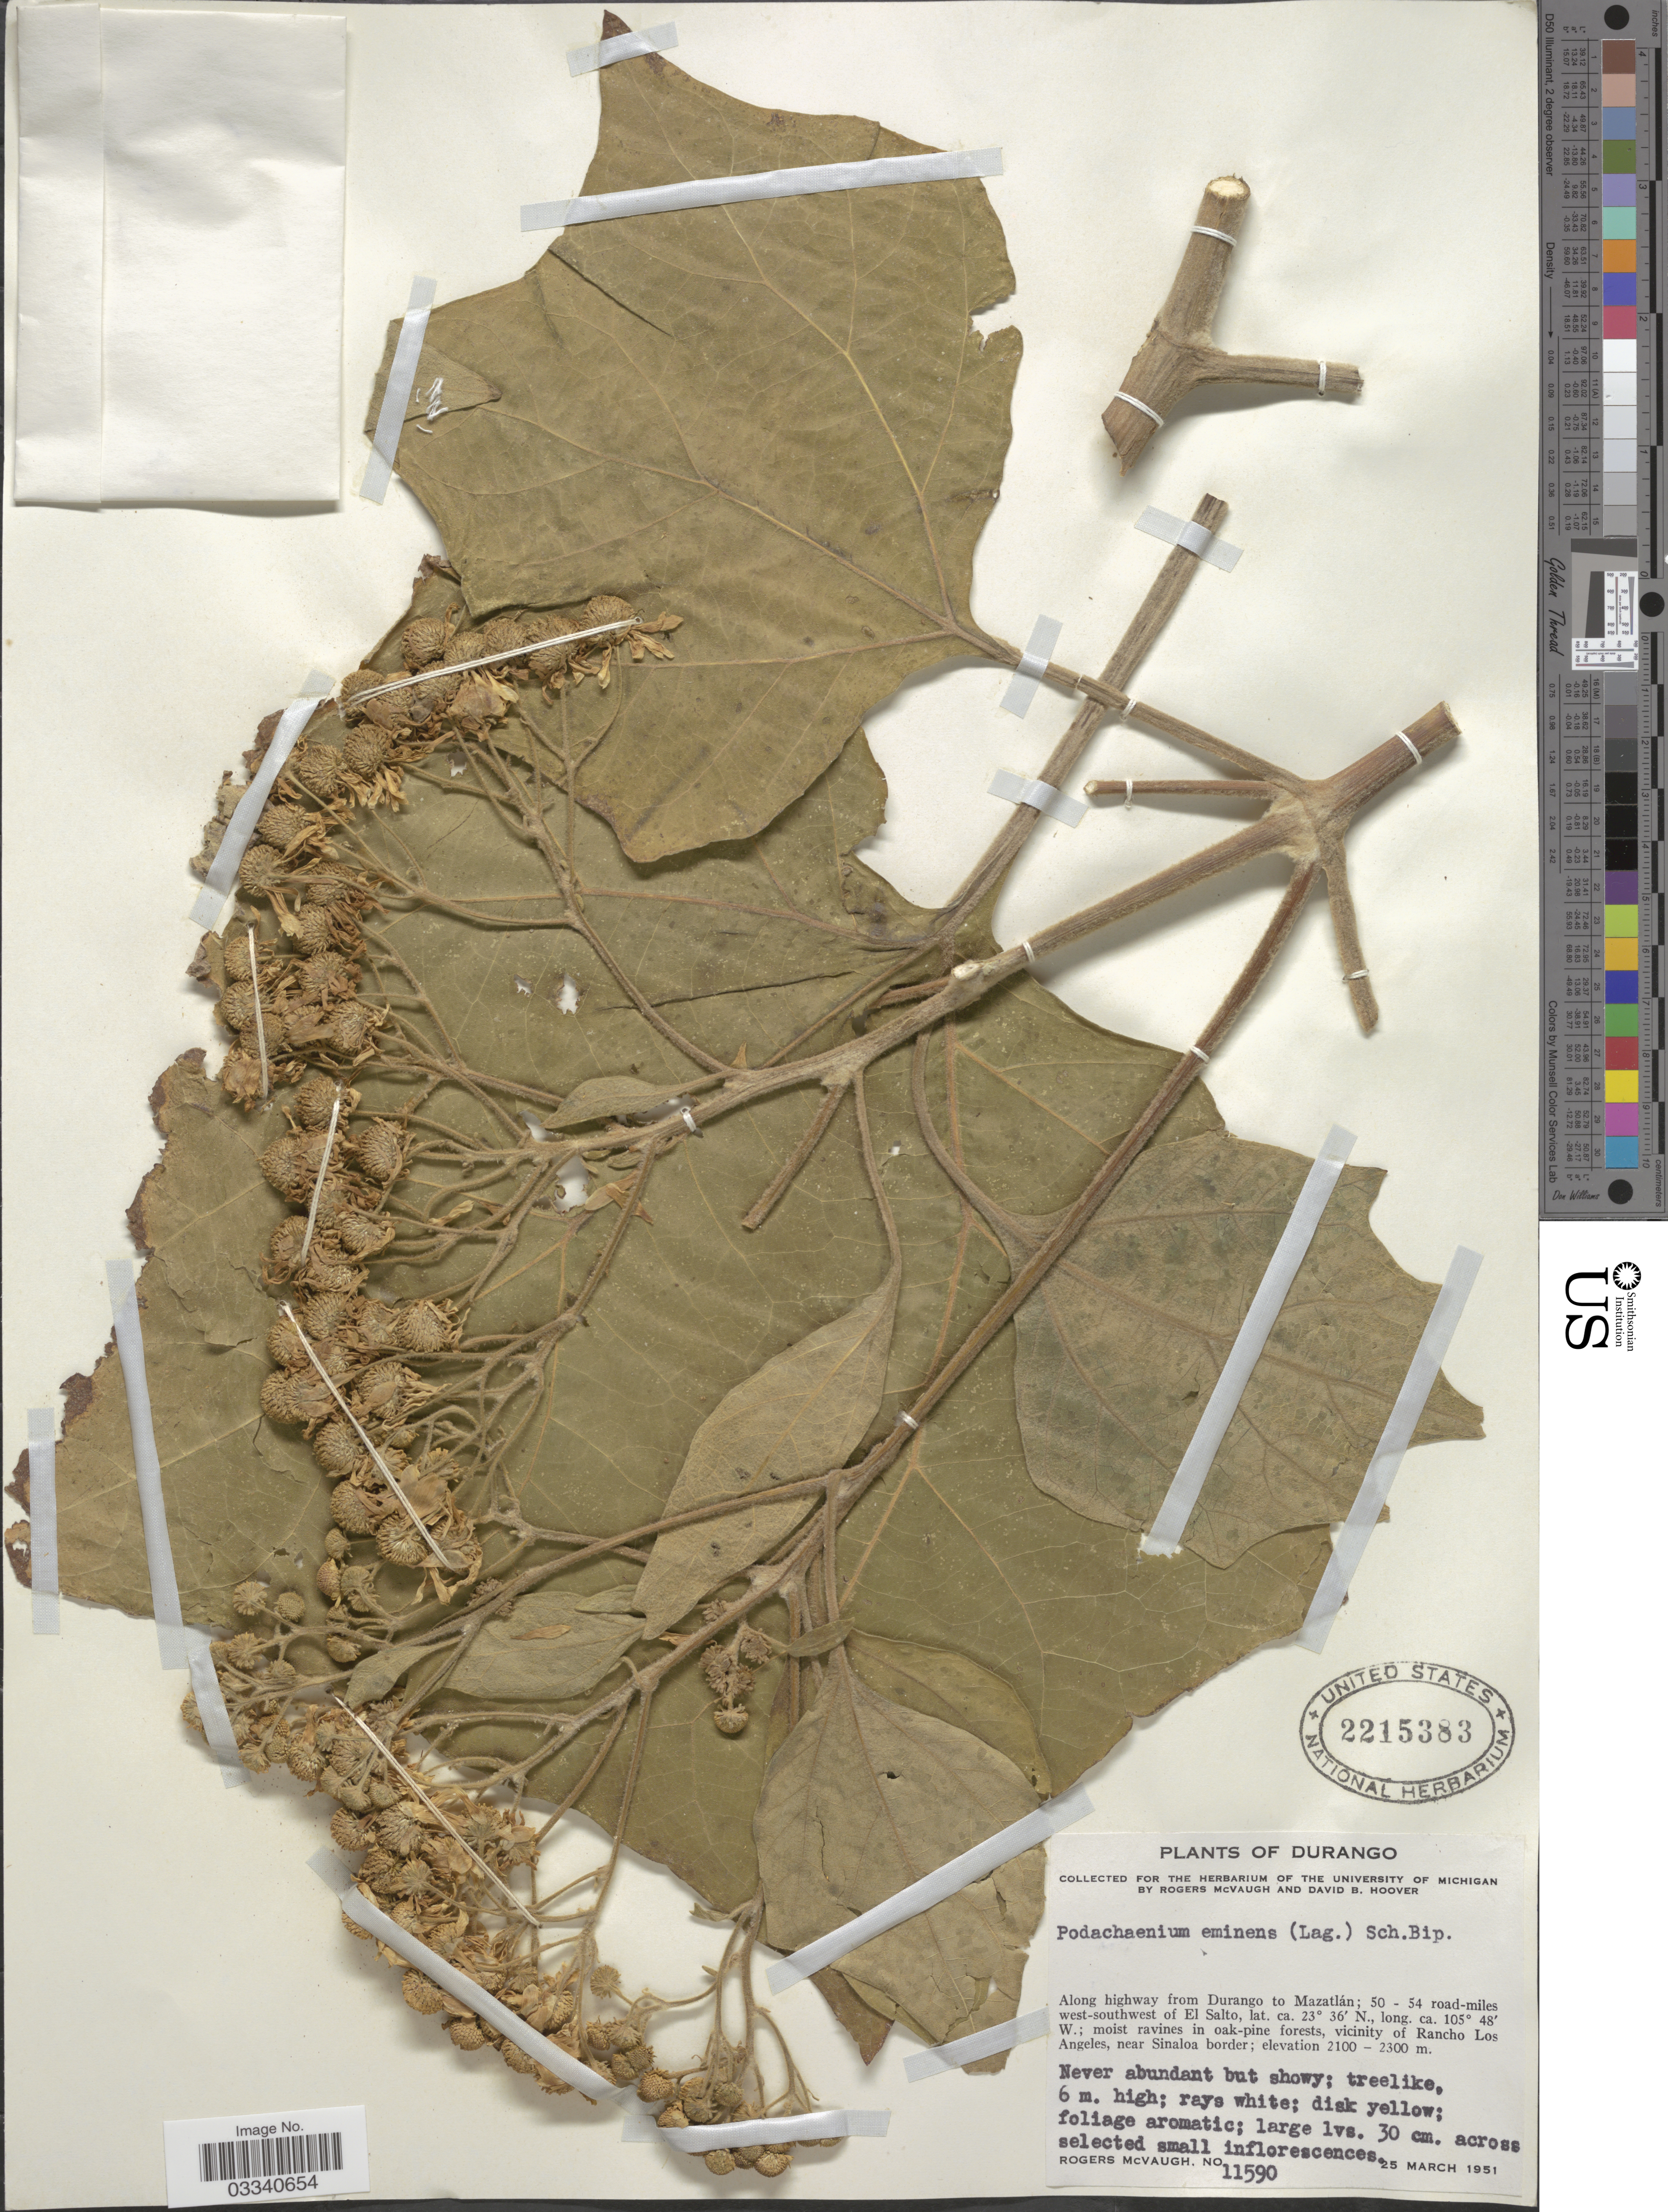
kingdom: Plantae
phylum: Tracheophyta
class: Magnoliopsida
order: Asterales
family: Asteraceae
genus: Podachaenium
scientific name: Podachaenium eminens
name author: (Lag.) Sch. Bip. ex Sch. Bip.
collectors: R. McVaugh & D. B. Hoover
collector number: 11590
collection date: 1951-03-25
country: Mexico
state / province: Durango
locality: Along highway from Durango to Mazatlán; 50 - 54 road-miles west-southwest of El Salto; moist ravines in oak-pine forests, vicinity of Rancho Los Angeles, near Sinaloa border.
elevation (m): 2100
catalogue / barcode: US 2215383